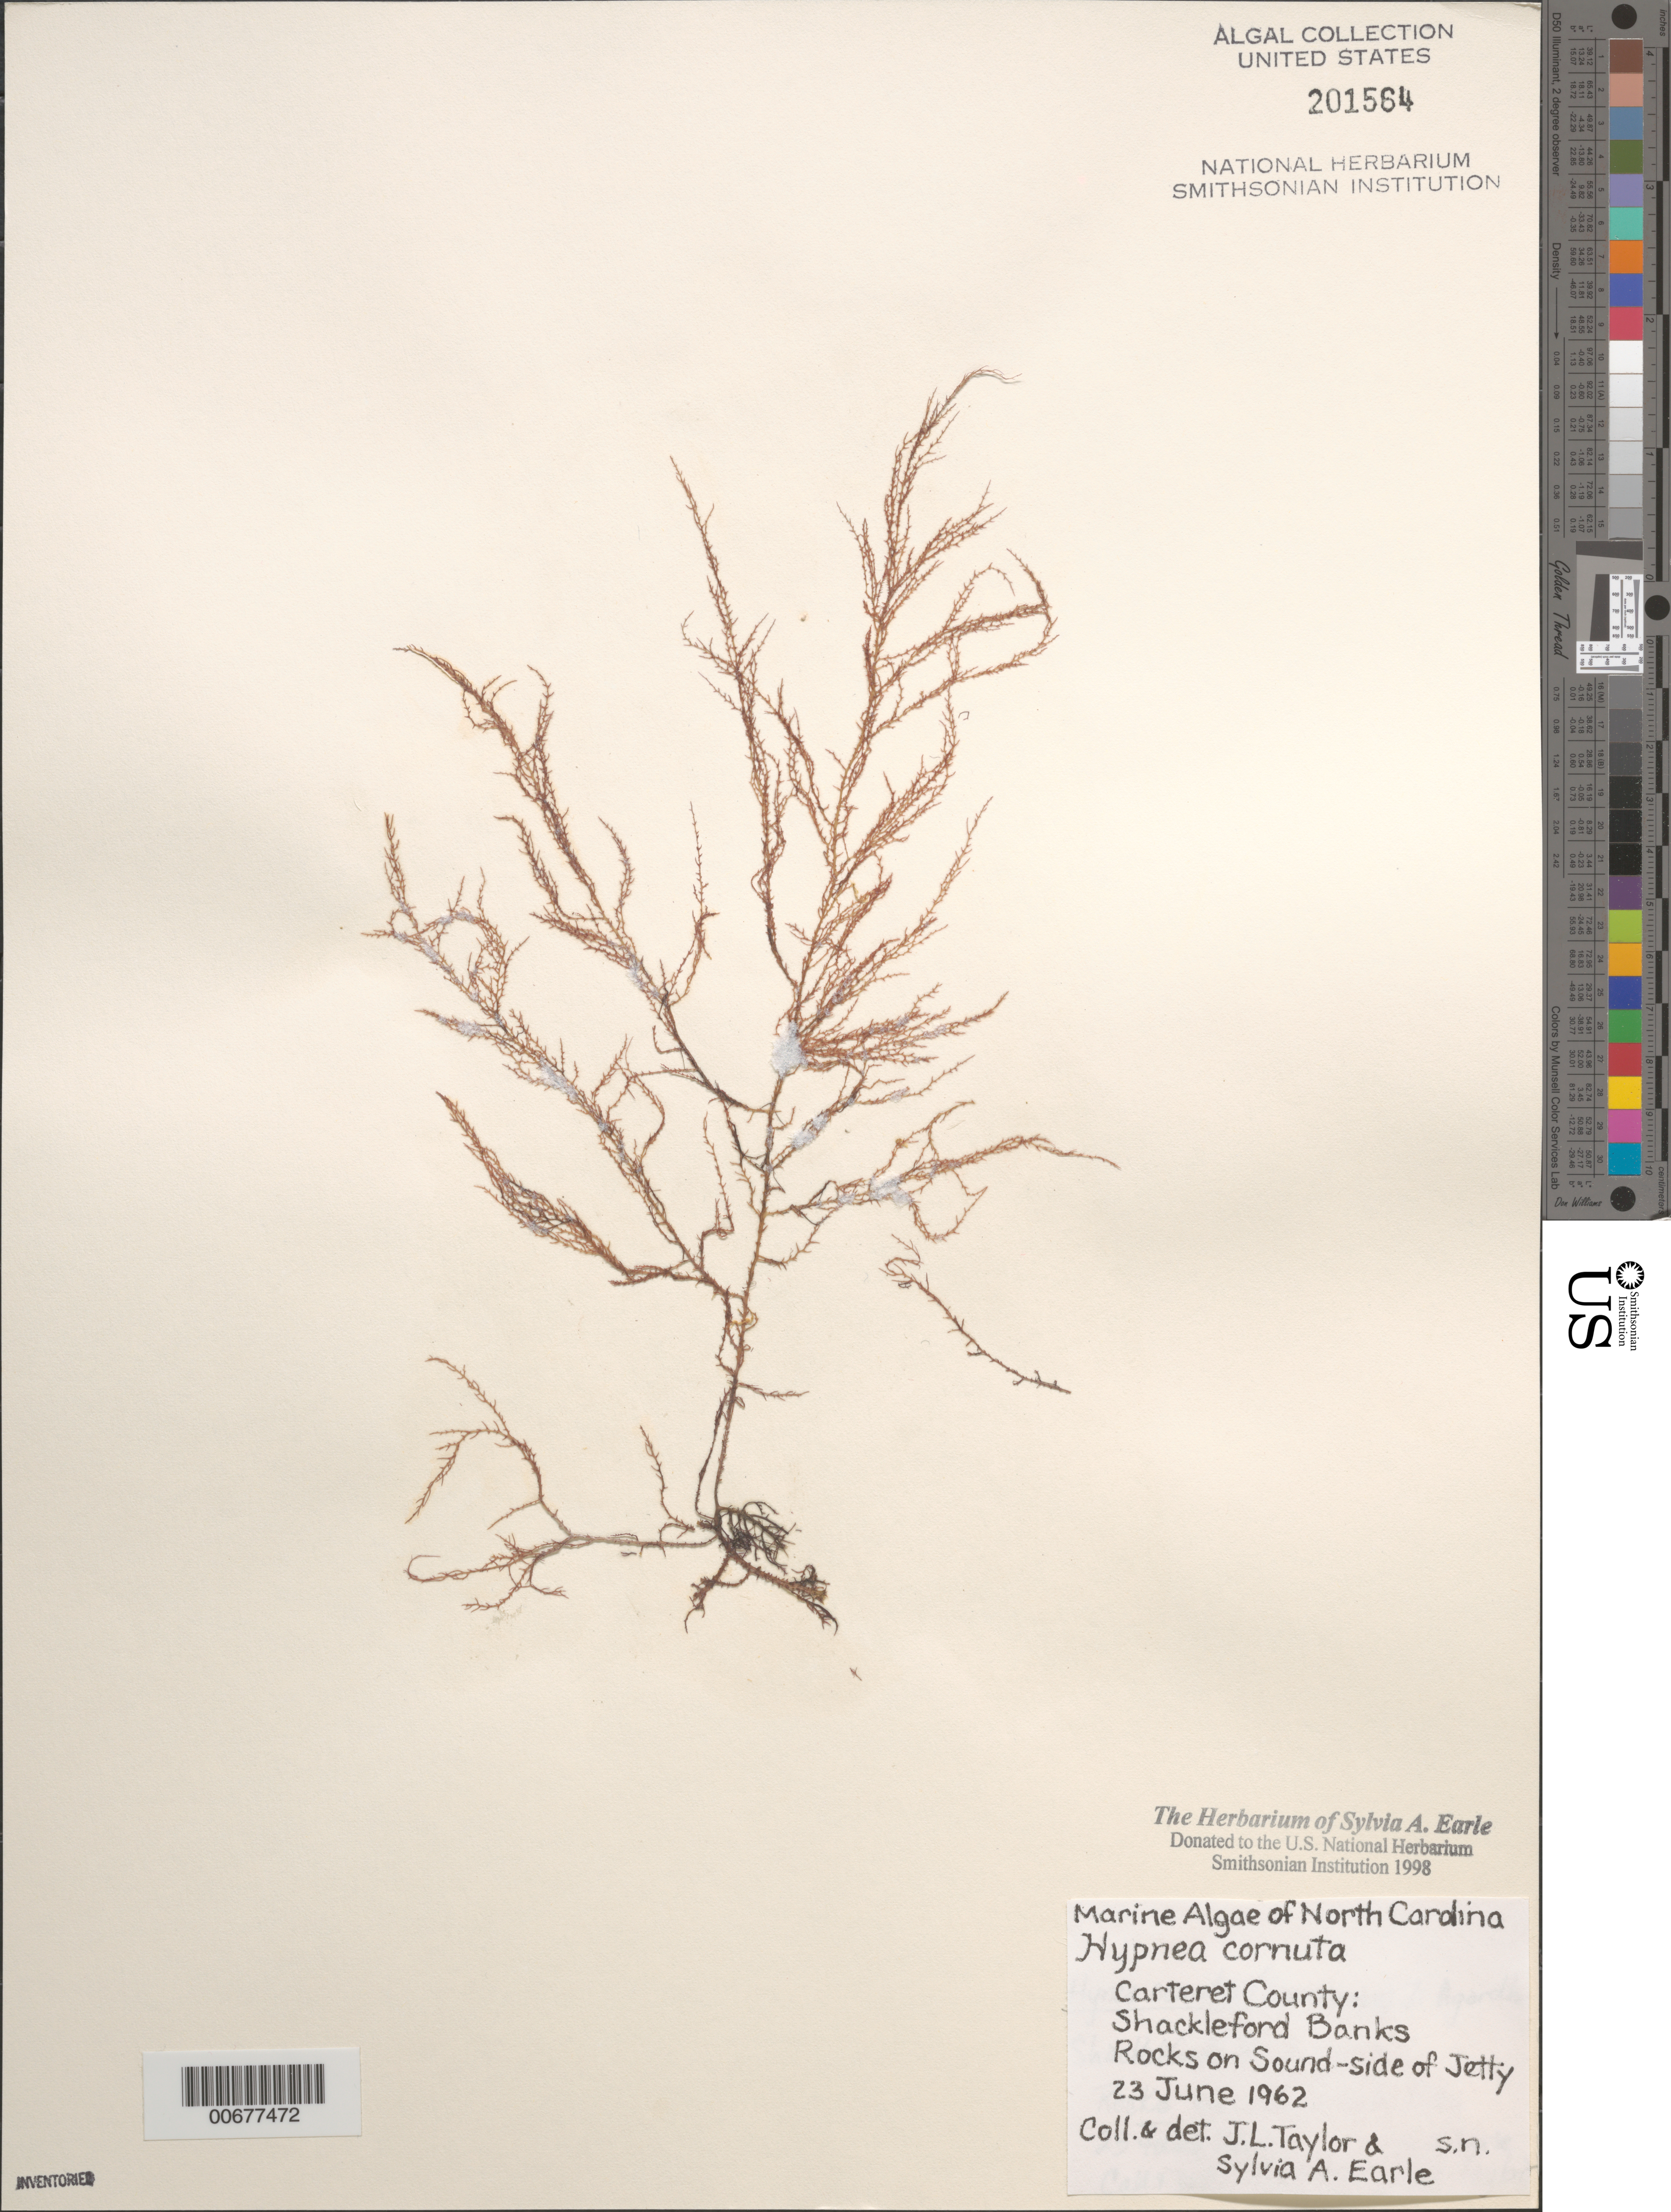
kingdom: Plantae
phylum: Rhodophyta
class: Florideophyceae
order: Gigartinales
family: Cystocloniaceae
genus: Hypnea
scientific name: Hypnea musciformis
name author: (Wulfen) J.V.Lamouroux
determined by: Taylor, J. L.; Earle, S. A.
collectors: J. L. Taylor & S. A. Earle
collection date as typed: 23 Jun 1962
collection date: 1962-06-23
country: United States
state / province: North Carolina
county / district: Carteret County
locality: Shackleford Banks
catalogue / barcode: US 201564